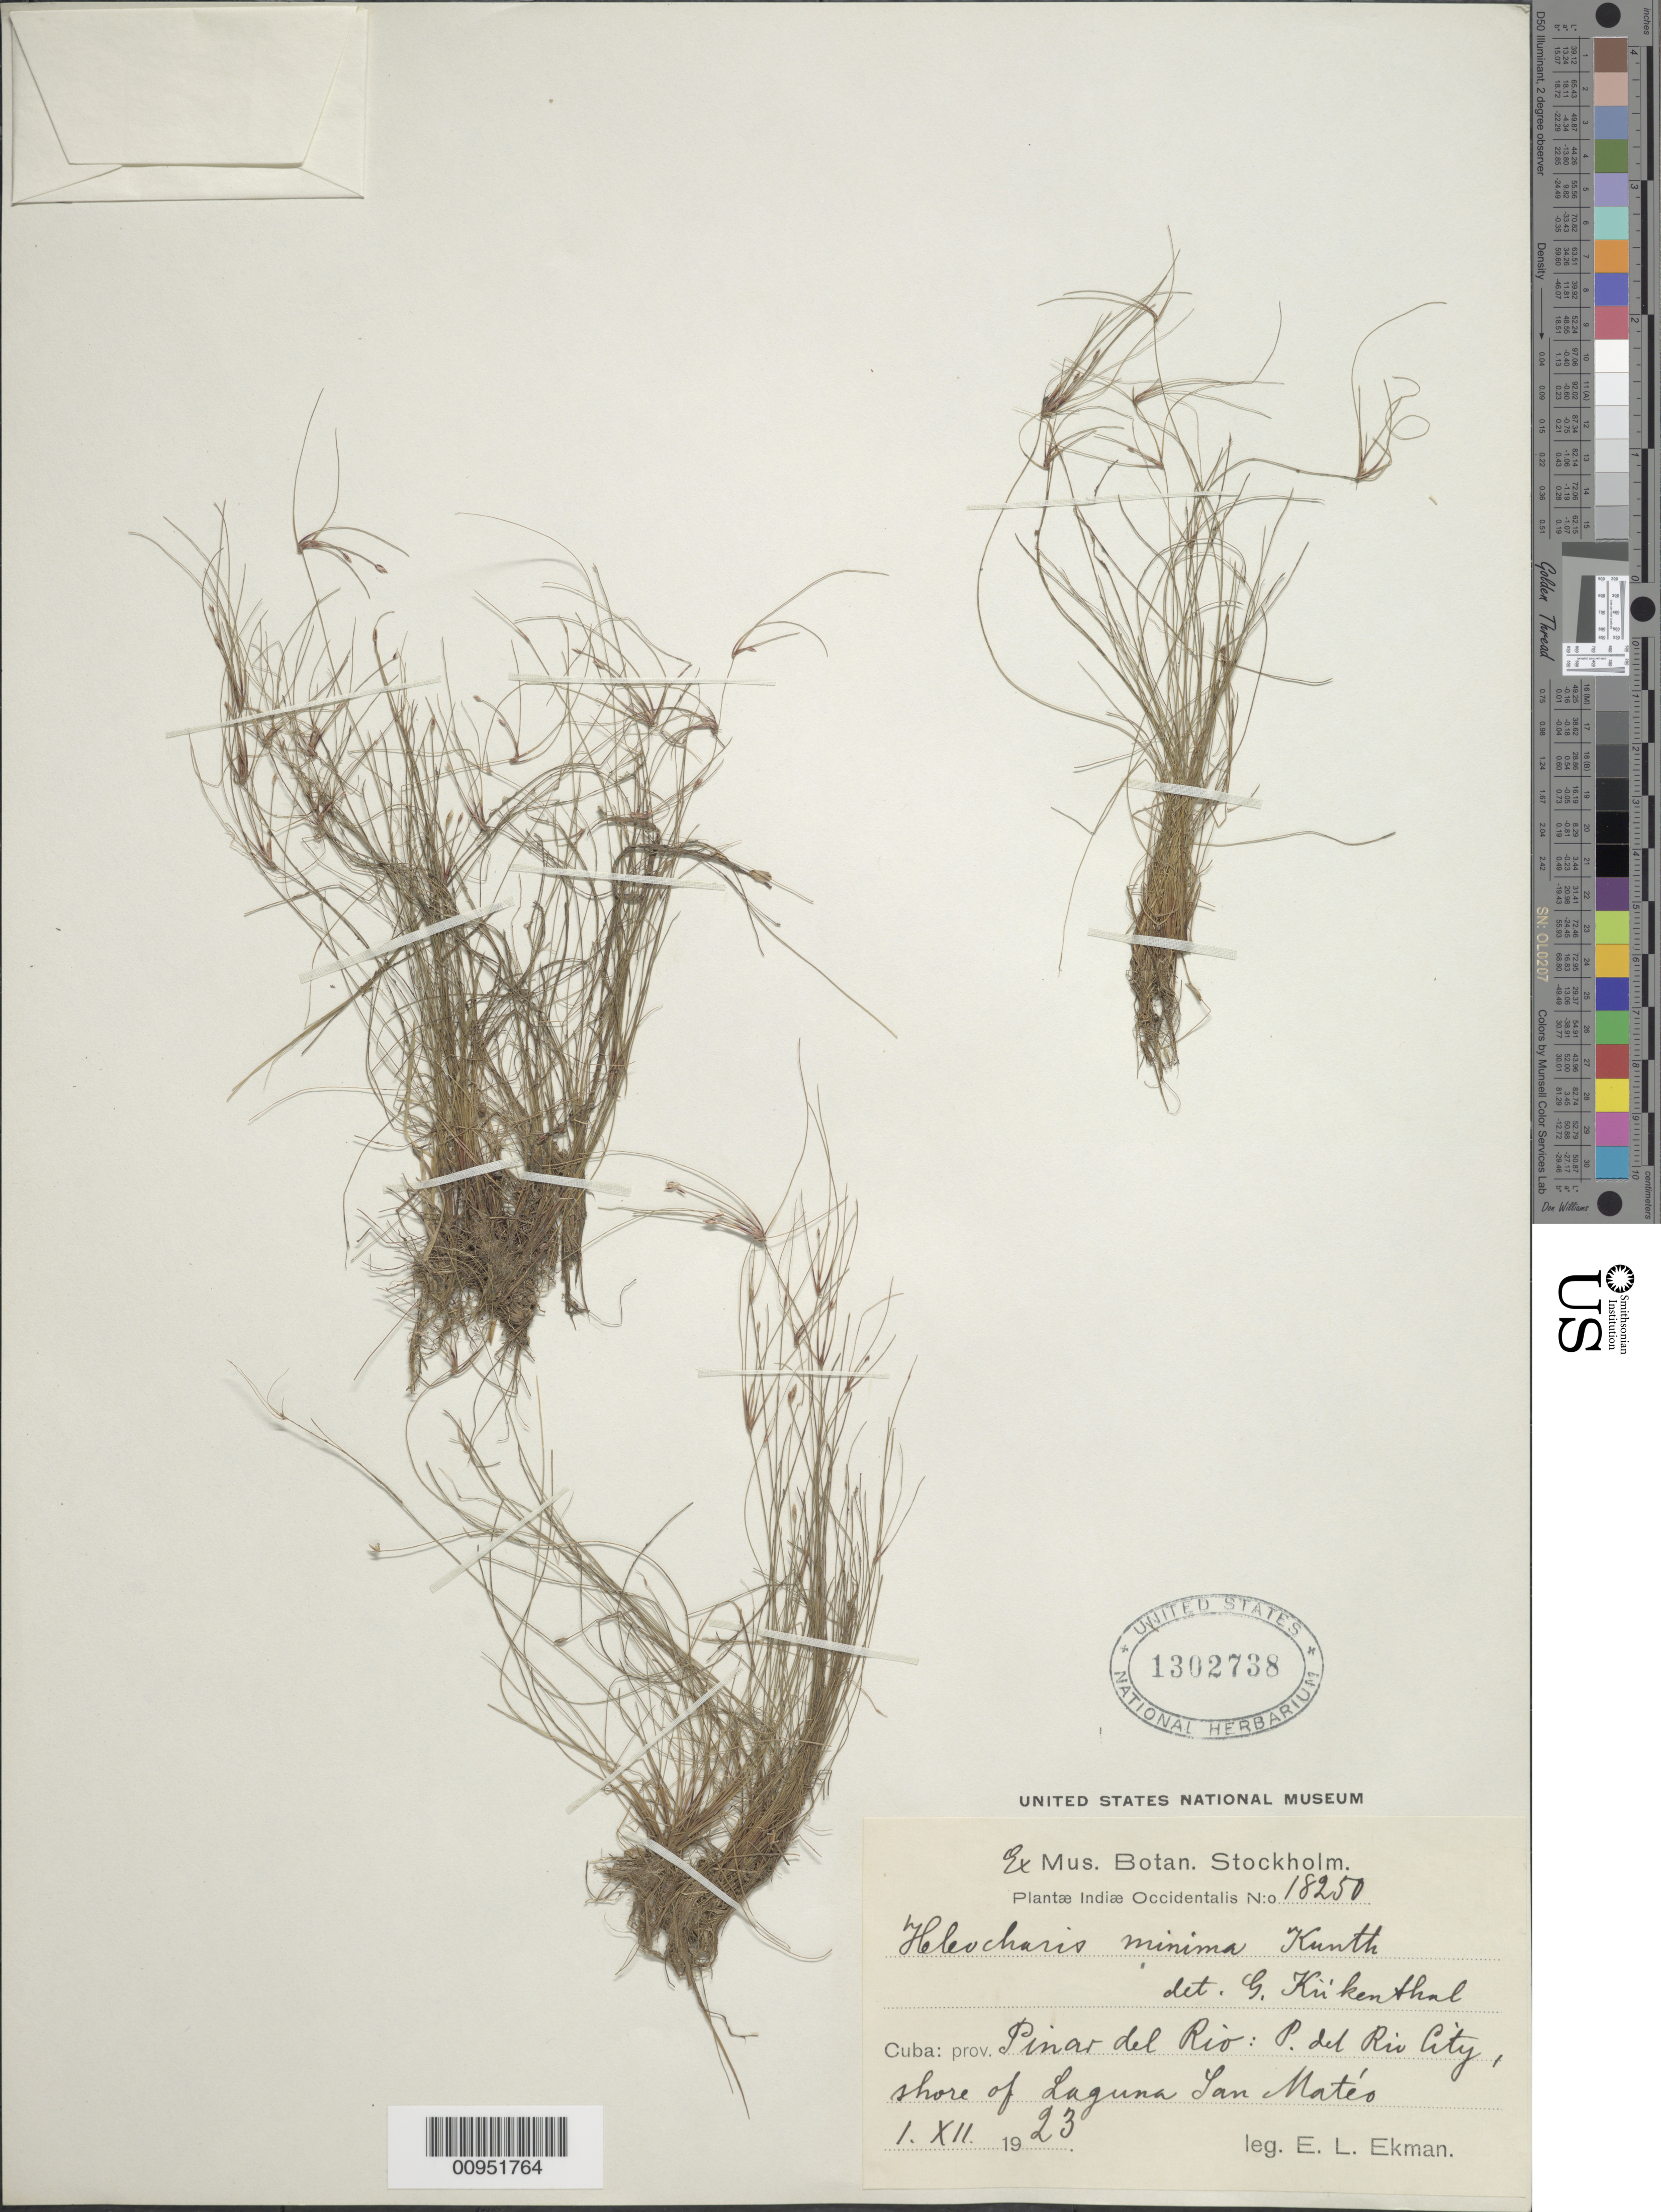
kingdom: Plantae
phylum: Tracheophyta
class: Liliopsida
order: Poales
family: Cyperaceae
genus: Eleocharis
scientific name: Eleocharis minima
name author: Kunth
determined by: Kükenthal, G.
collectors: E. L. Ekman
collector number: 18250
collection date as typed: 01 Dec 1923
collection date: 1923-12-01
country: Cuba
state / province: Pinar del Rio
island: Cuba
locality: Pinar del Rio City, shore of Laguna San Matéo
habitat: Shore of laguna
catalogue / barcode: US 1302738